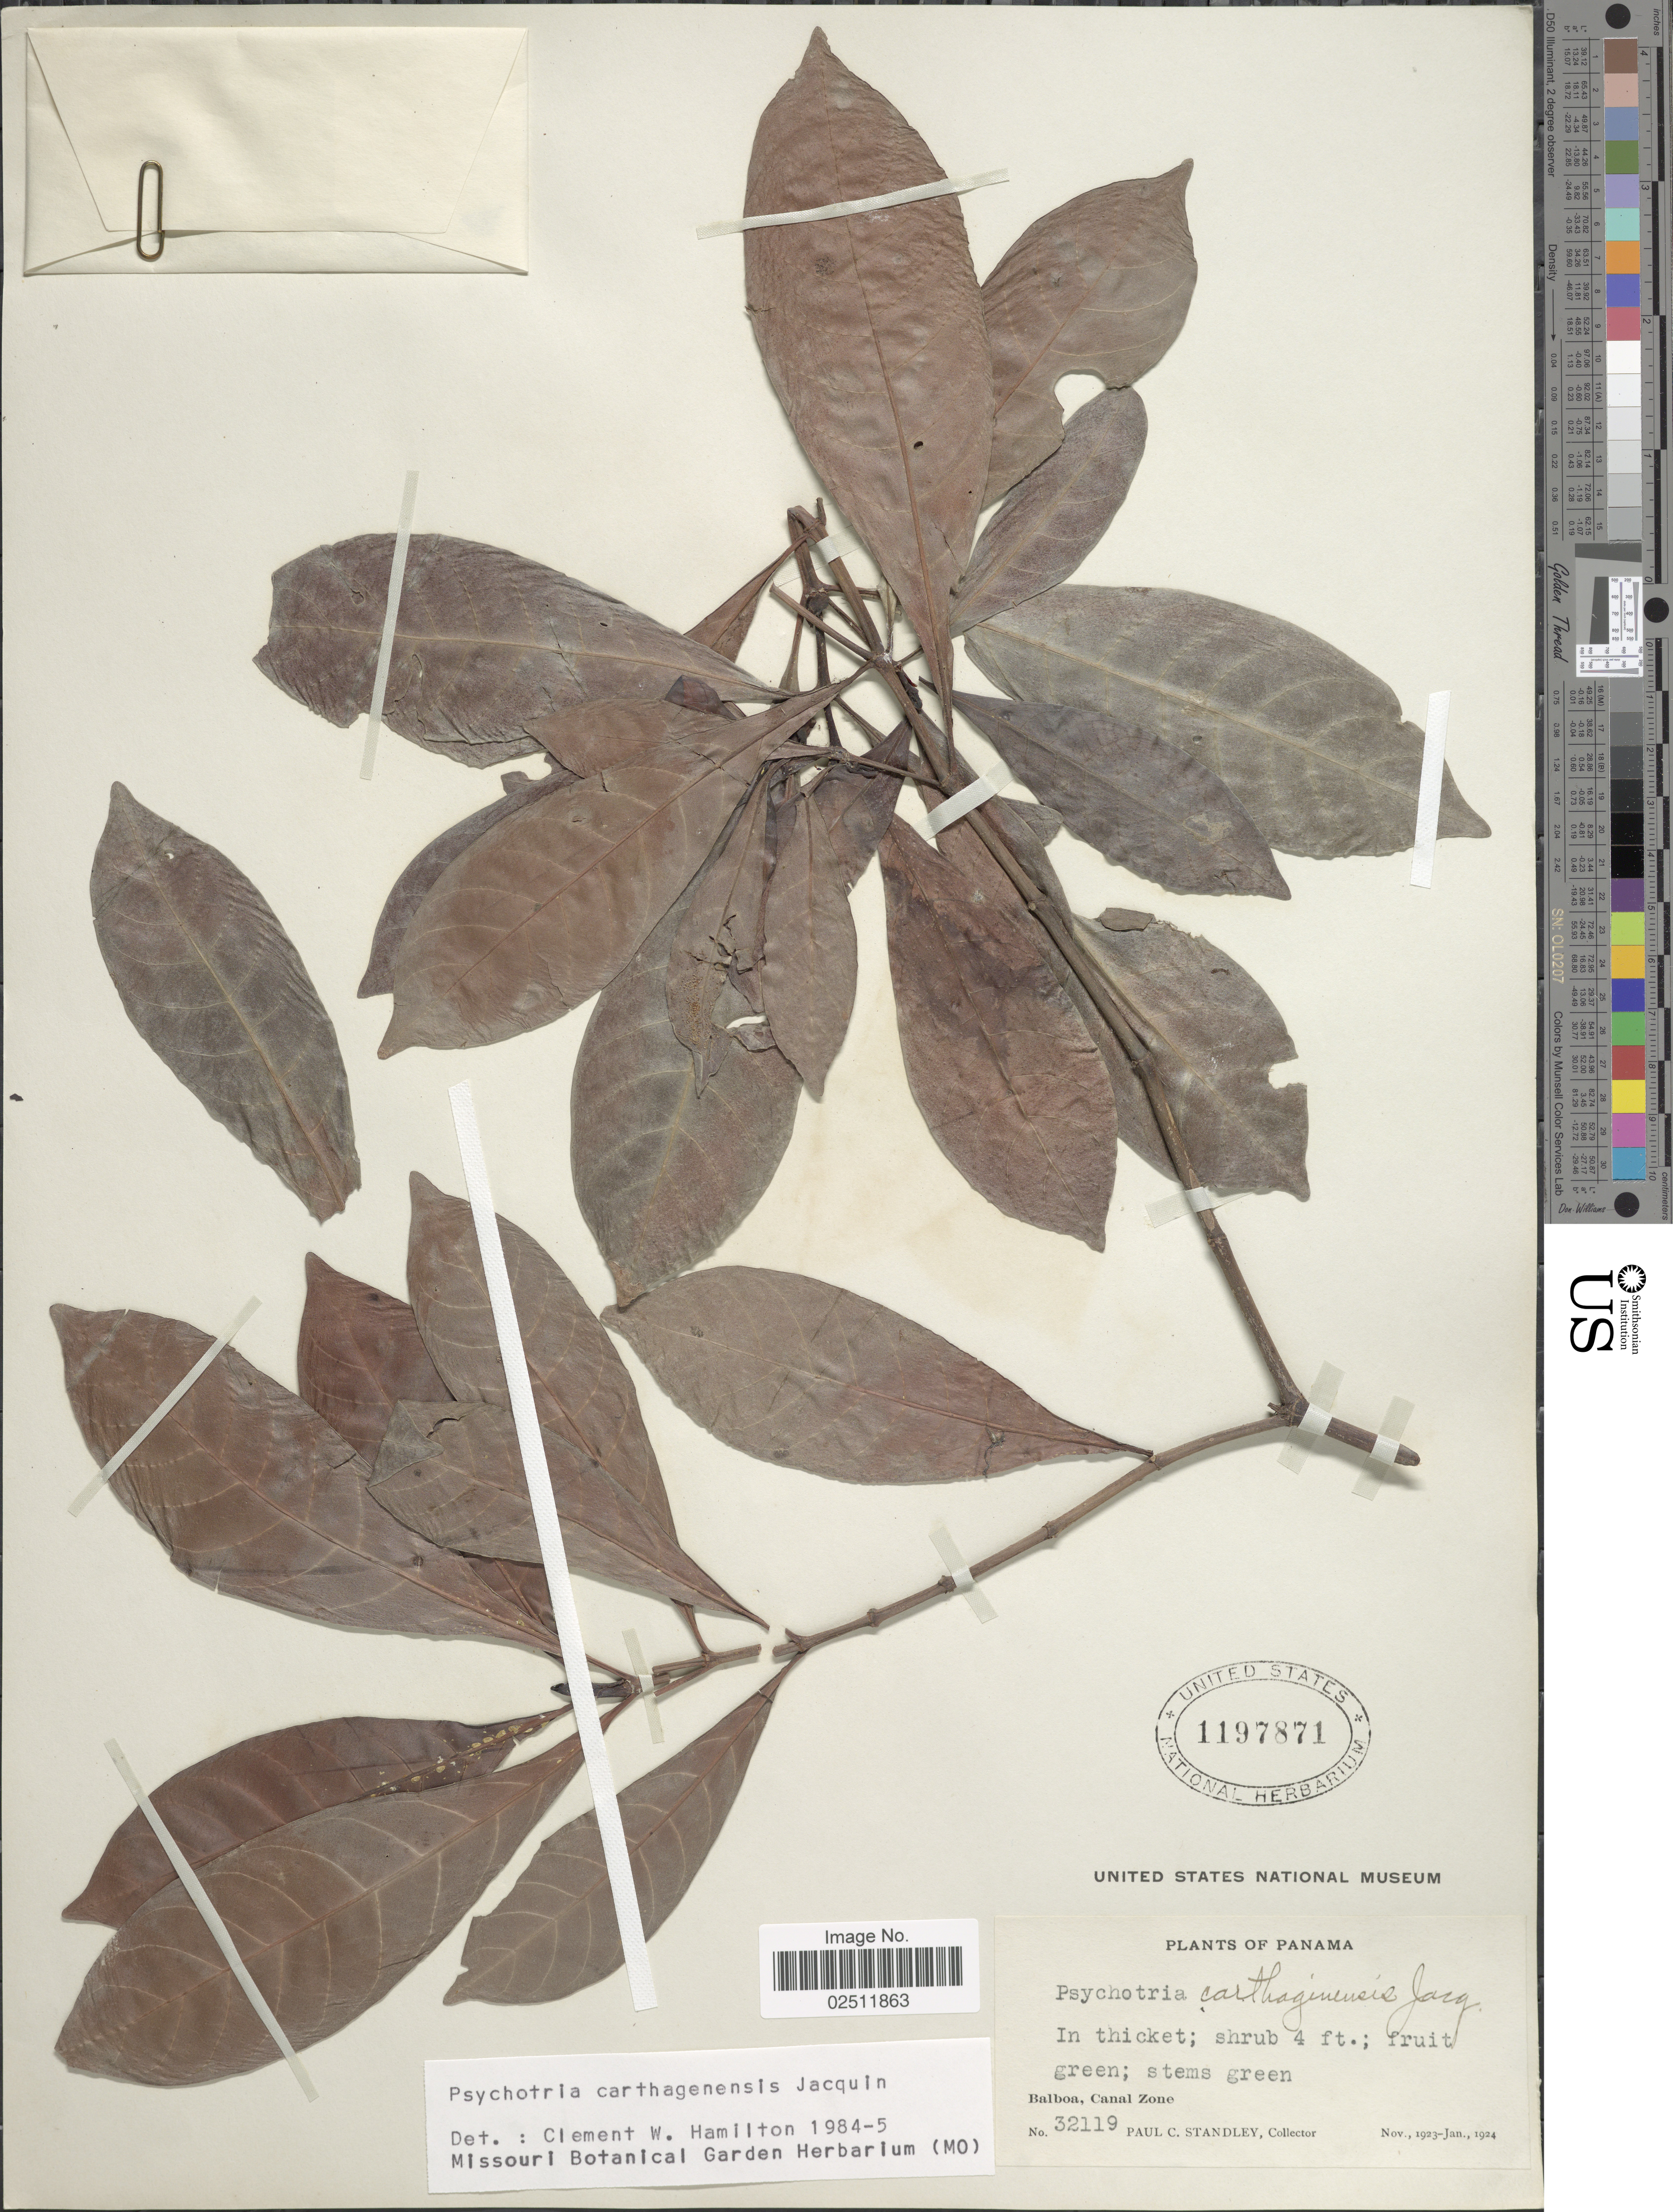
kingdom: Plantae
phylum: Tracheophyta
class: Magnoliopsida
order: Gentianales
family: Rubiaceae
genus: Psychotria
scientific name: Psychotria carthagenensis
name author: Jacq.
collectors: P. C. Standley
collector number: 32119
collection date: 1923-11/1924-01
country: Panama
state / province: Colón / Panamá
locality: Balboa, Canal Zone.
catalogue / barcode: US 1197871